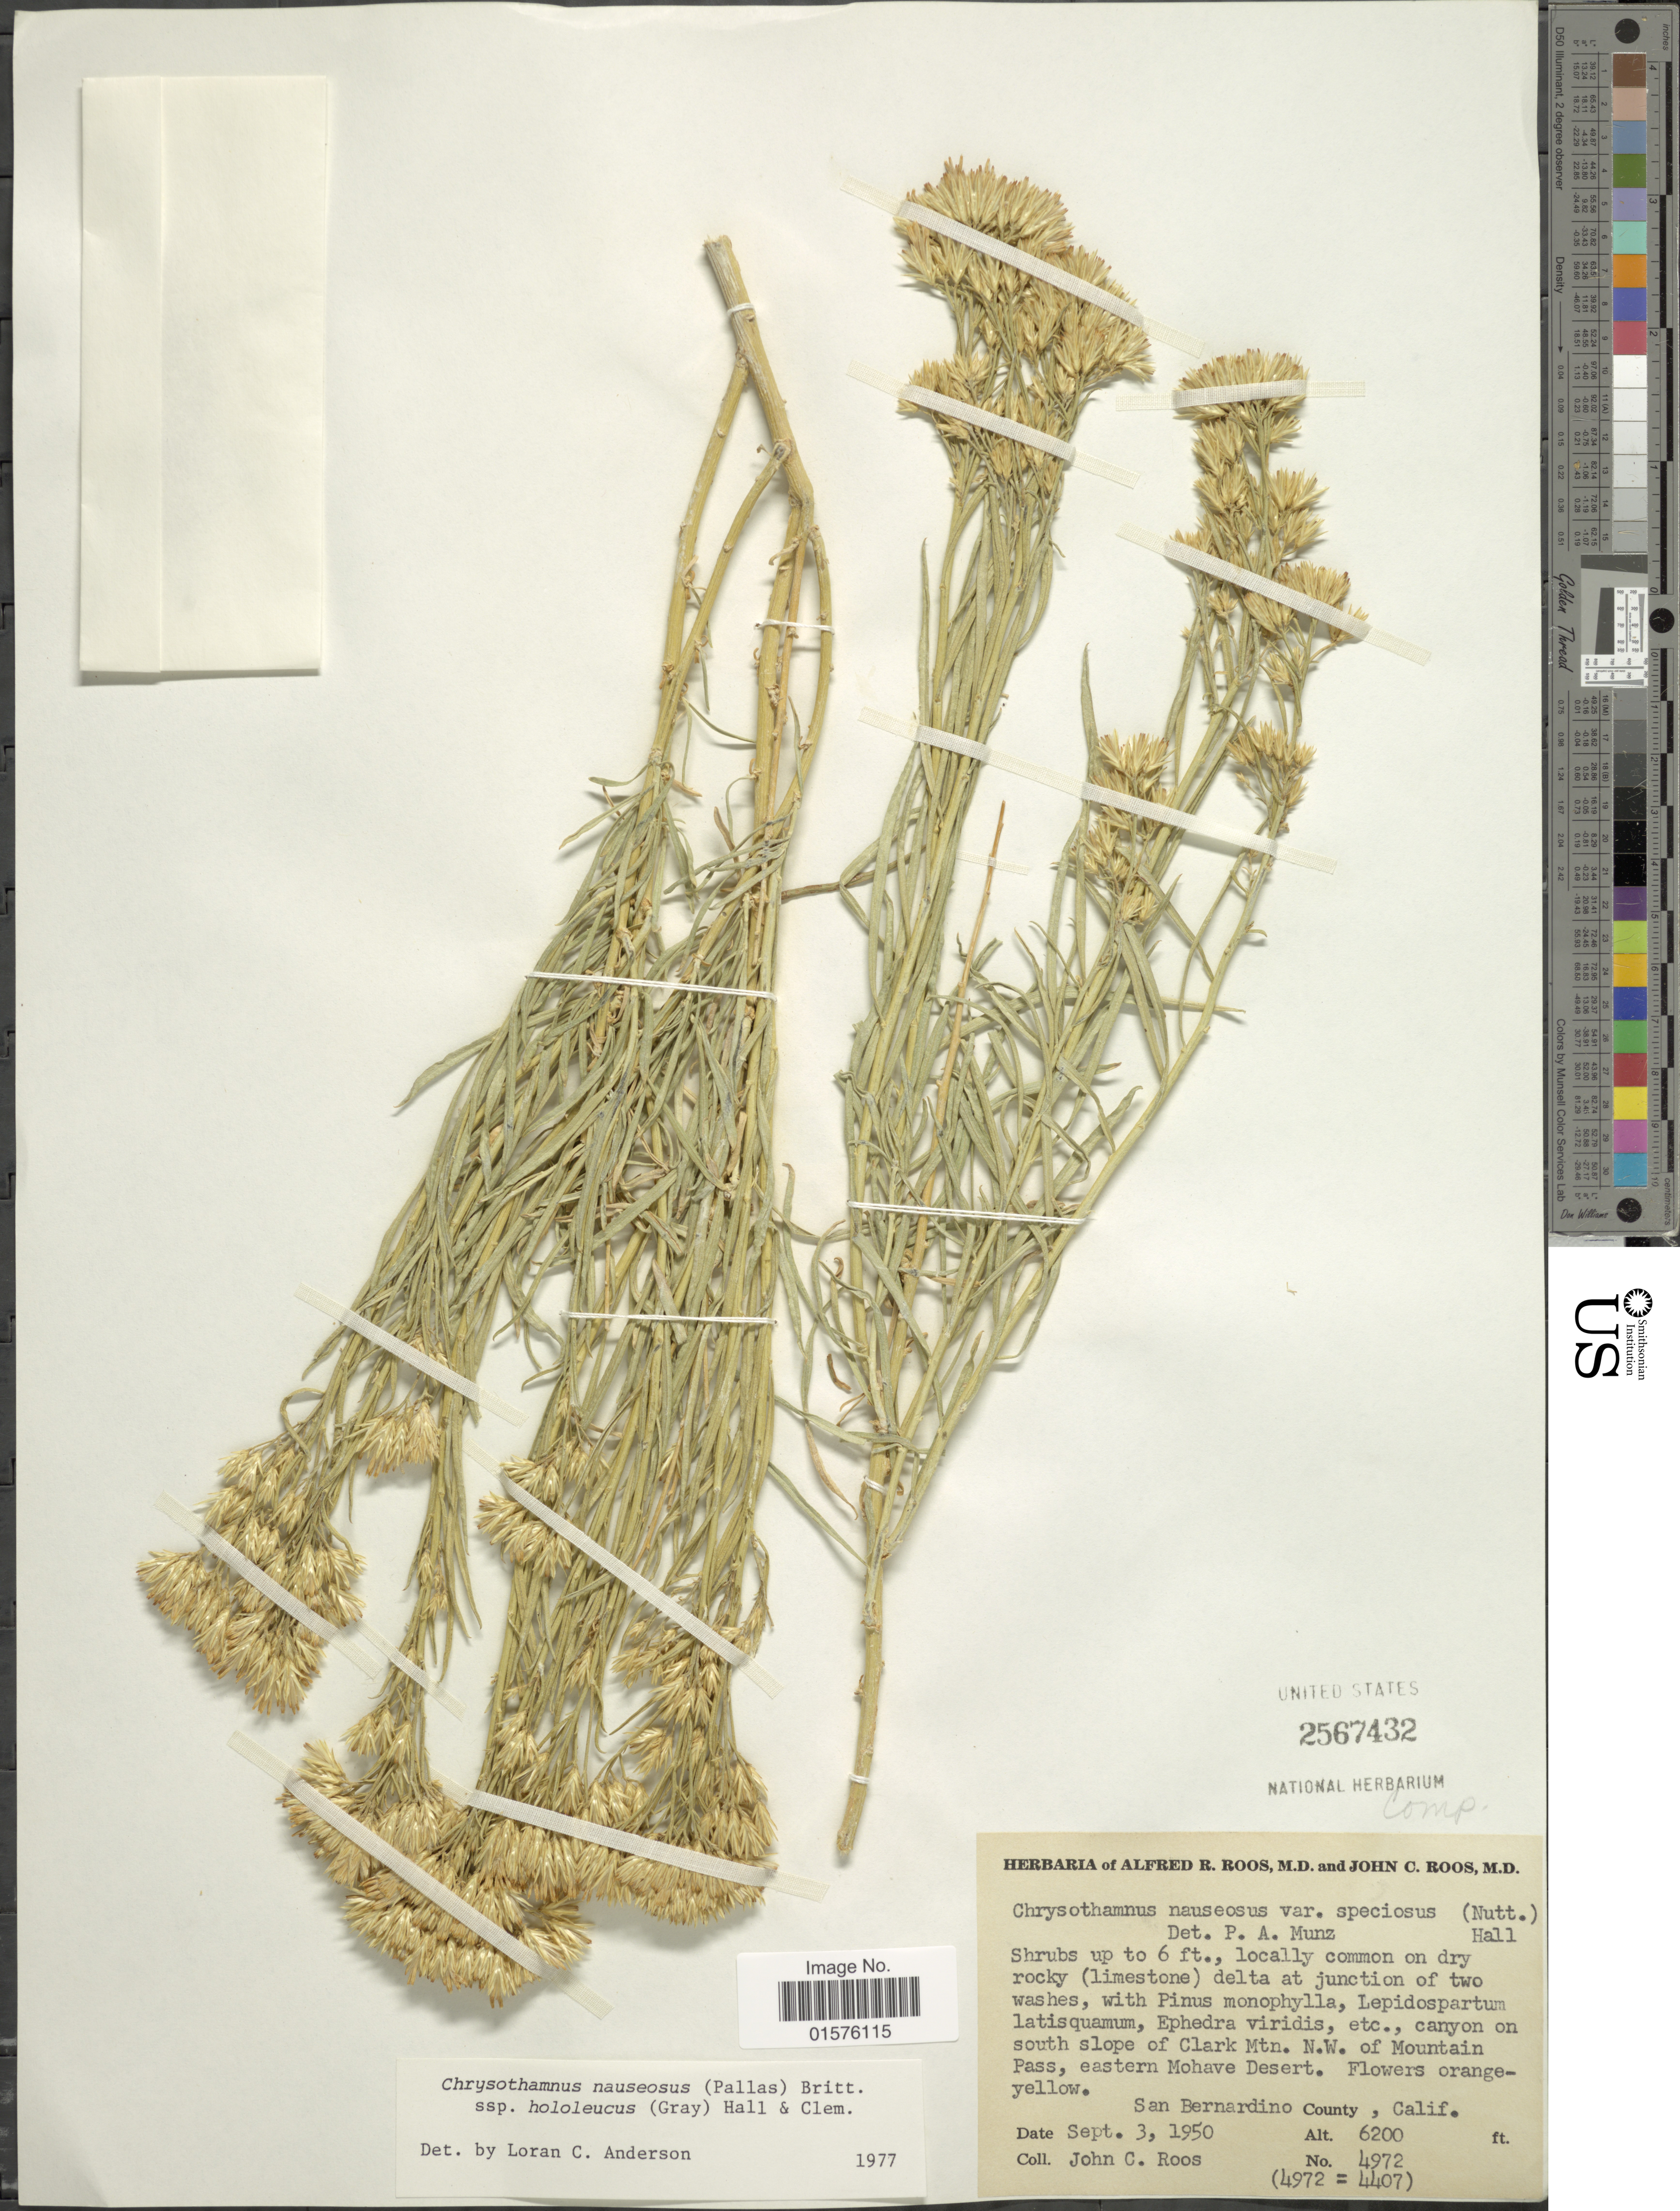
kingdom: Plantae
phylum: Tracheophyta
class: Magnoliopsida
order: Asterales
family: Asteraceae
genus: Ericameria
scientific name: Ericameria nauseosa var. hololeuca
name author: (A. Gray) G.L. Nesom & G.I. Baird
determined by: Urbatsch, Lowell E., Curator (LSU), Louisiana State University (UNITED STATES)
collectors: J. C. Roos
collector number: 4972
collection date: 1950-09-03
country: United States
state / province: California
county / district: San Bernardino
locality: San Bernardino County. canyon on south slope of Clark Mtn. N.W. of Mountain Pass, easteren Mohave desert.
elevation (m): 1890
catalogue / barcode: US 2567432